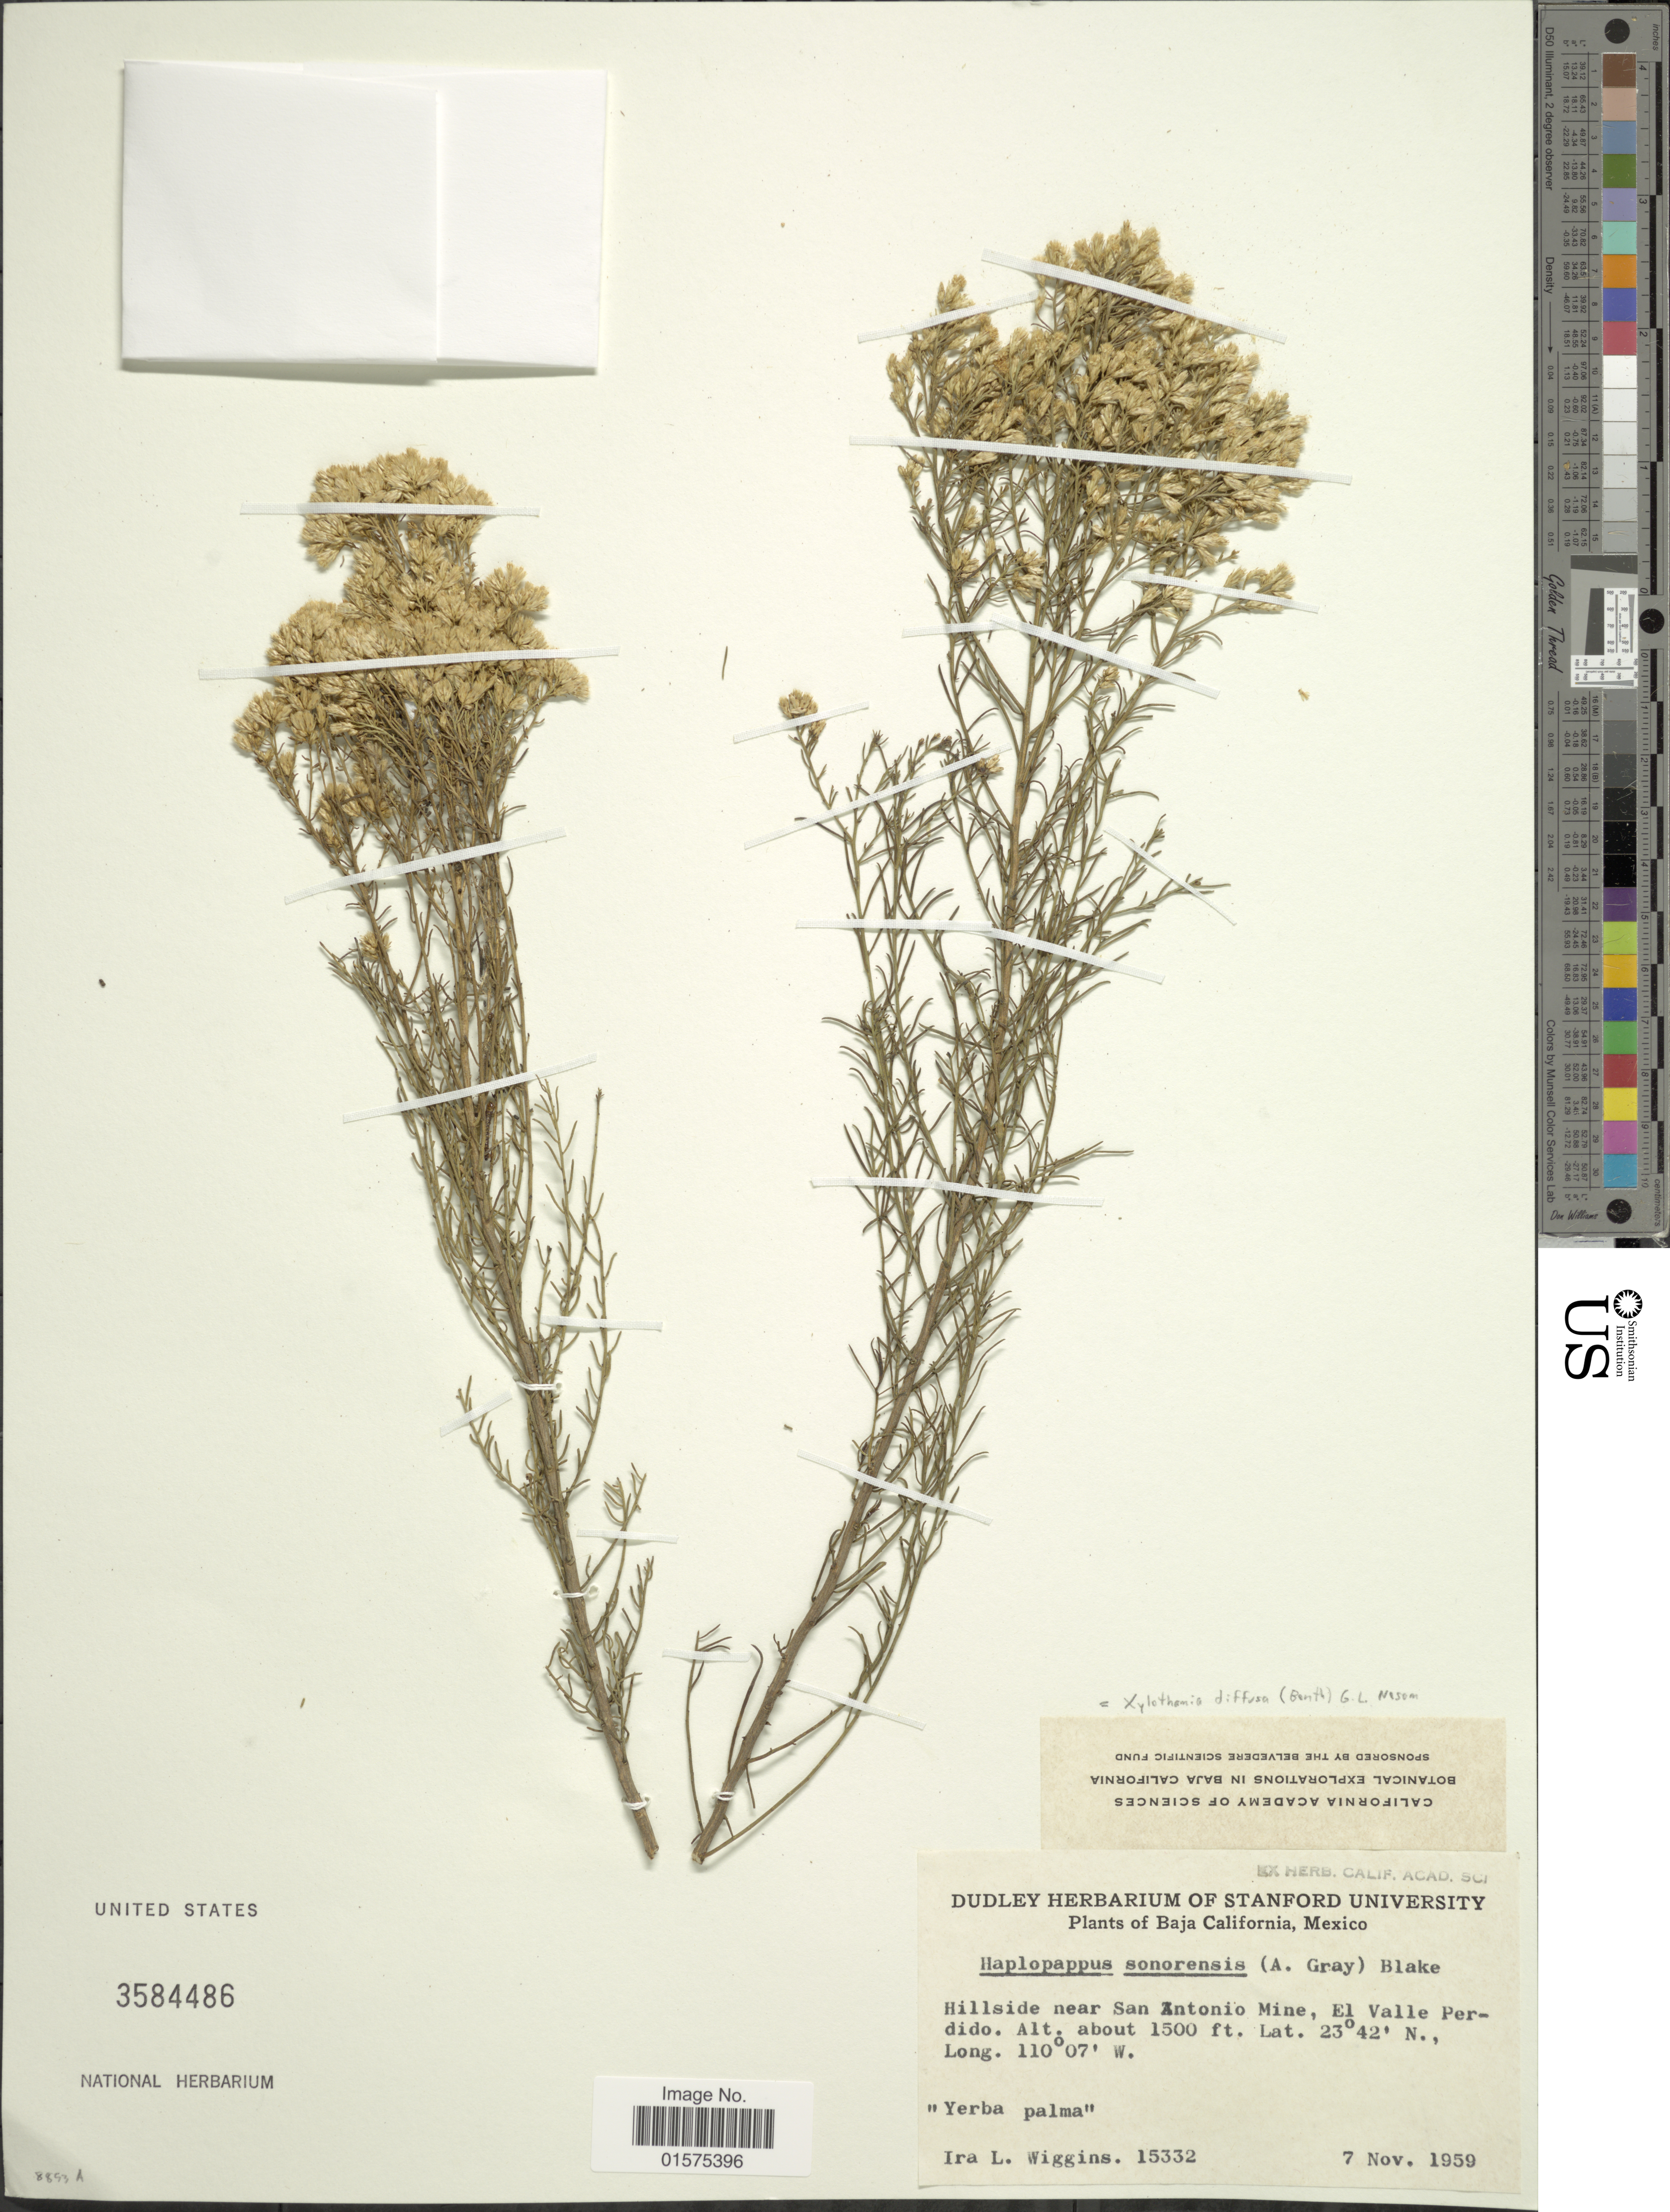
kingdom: Plantae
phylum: Tracheophyta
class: Magnoliopsida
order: Asterales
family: Asteraceae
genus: Xylothamia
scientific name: Xylothamia diffusa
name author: (Benth.) G.L. Nesom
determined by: Urbatsch, Lowell E., Curator (LSU), Louisiana State University (UNITED STATES)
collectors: I. L. Wiggins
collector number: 15332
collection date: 1959-11-07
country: Mexico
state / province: Baja California Sur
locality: Hillside near San Antonio Mine, El Valle Perdido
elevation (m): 457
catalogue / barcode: US 3584486